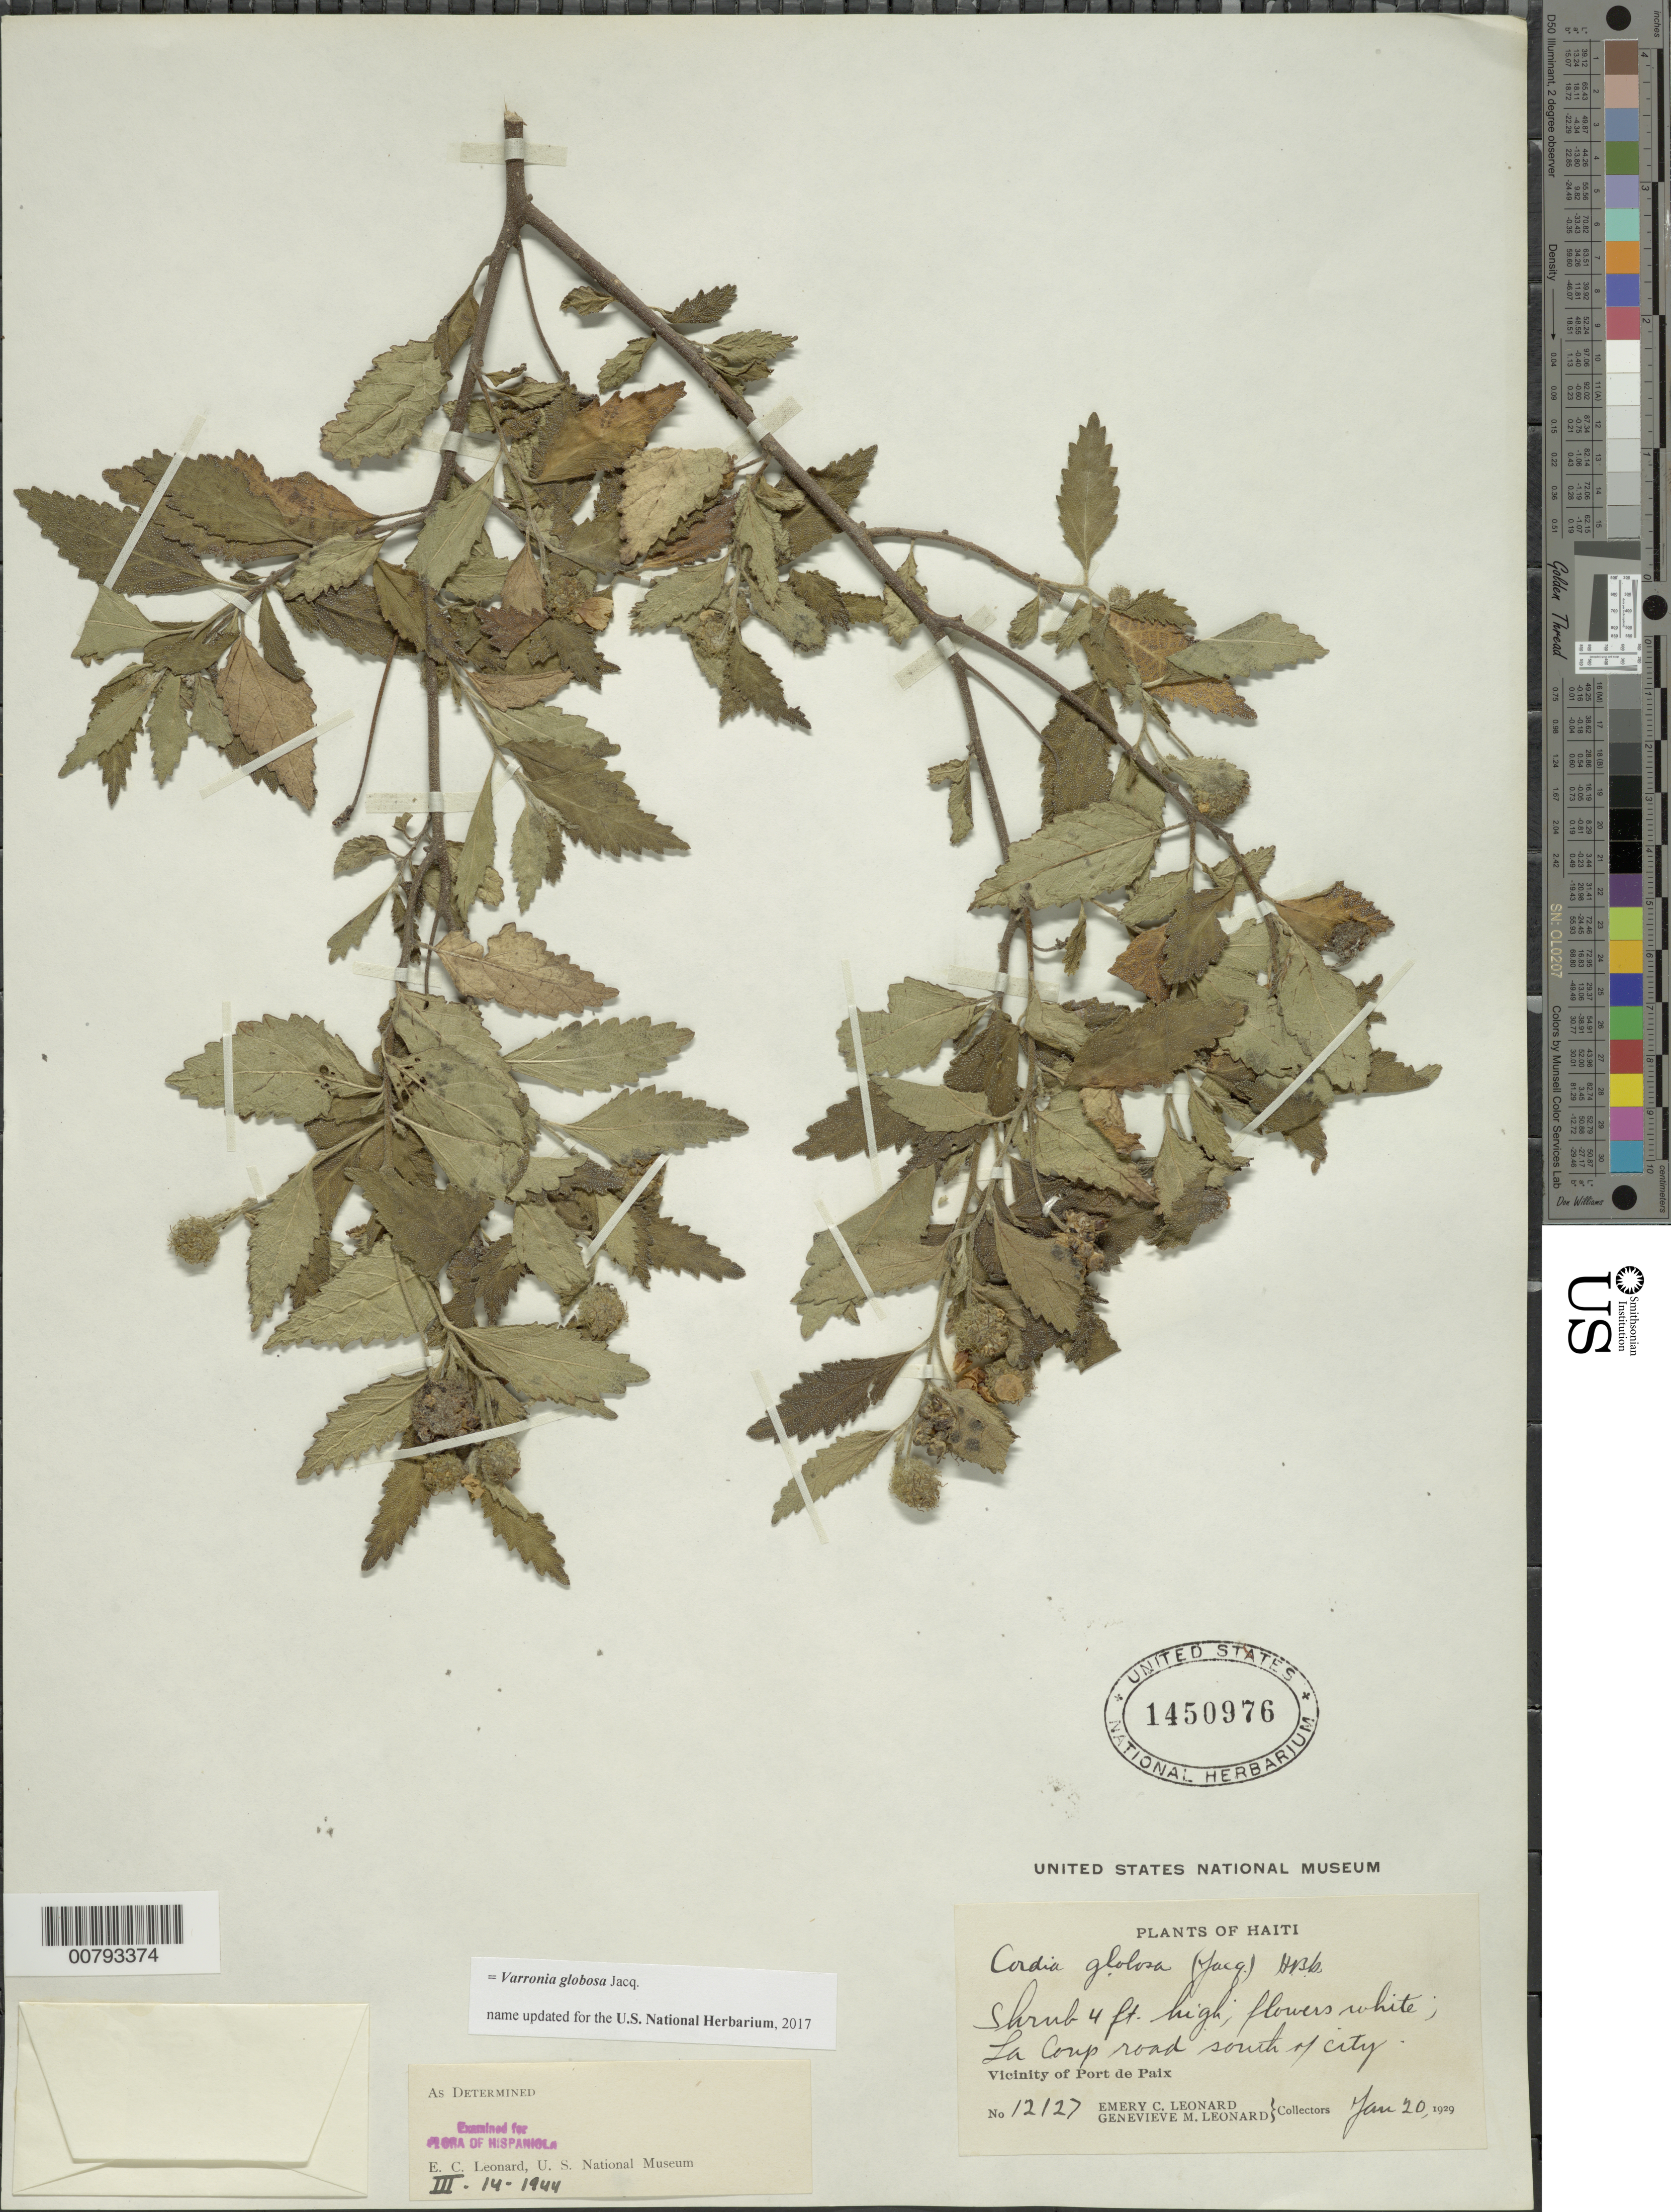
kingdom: Plantae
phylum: Tracheophyta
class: Magnoliopsida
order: Boraginales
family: Cordiaceae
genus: Varronia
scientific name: Varronia globosa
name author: Jacq.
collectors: E. C. Leonard & G. M. Leonard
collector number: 12127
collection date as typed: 20 Jan 1929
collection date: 1929-01-20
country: Haiti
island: Hispaniola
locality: Vicinity of Port de Paix, La Camp road south of city.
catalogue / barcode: US 1450976